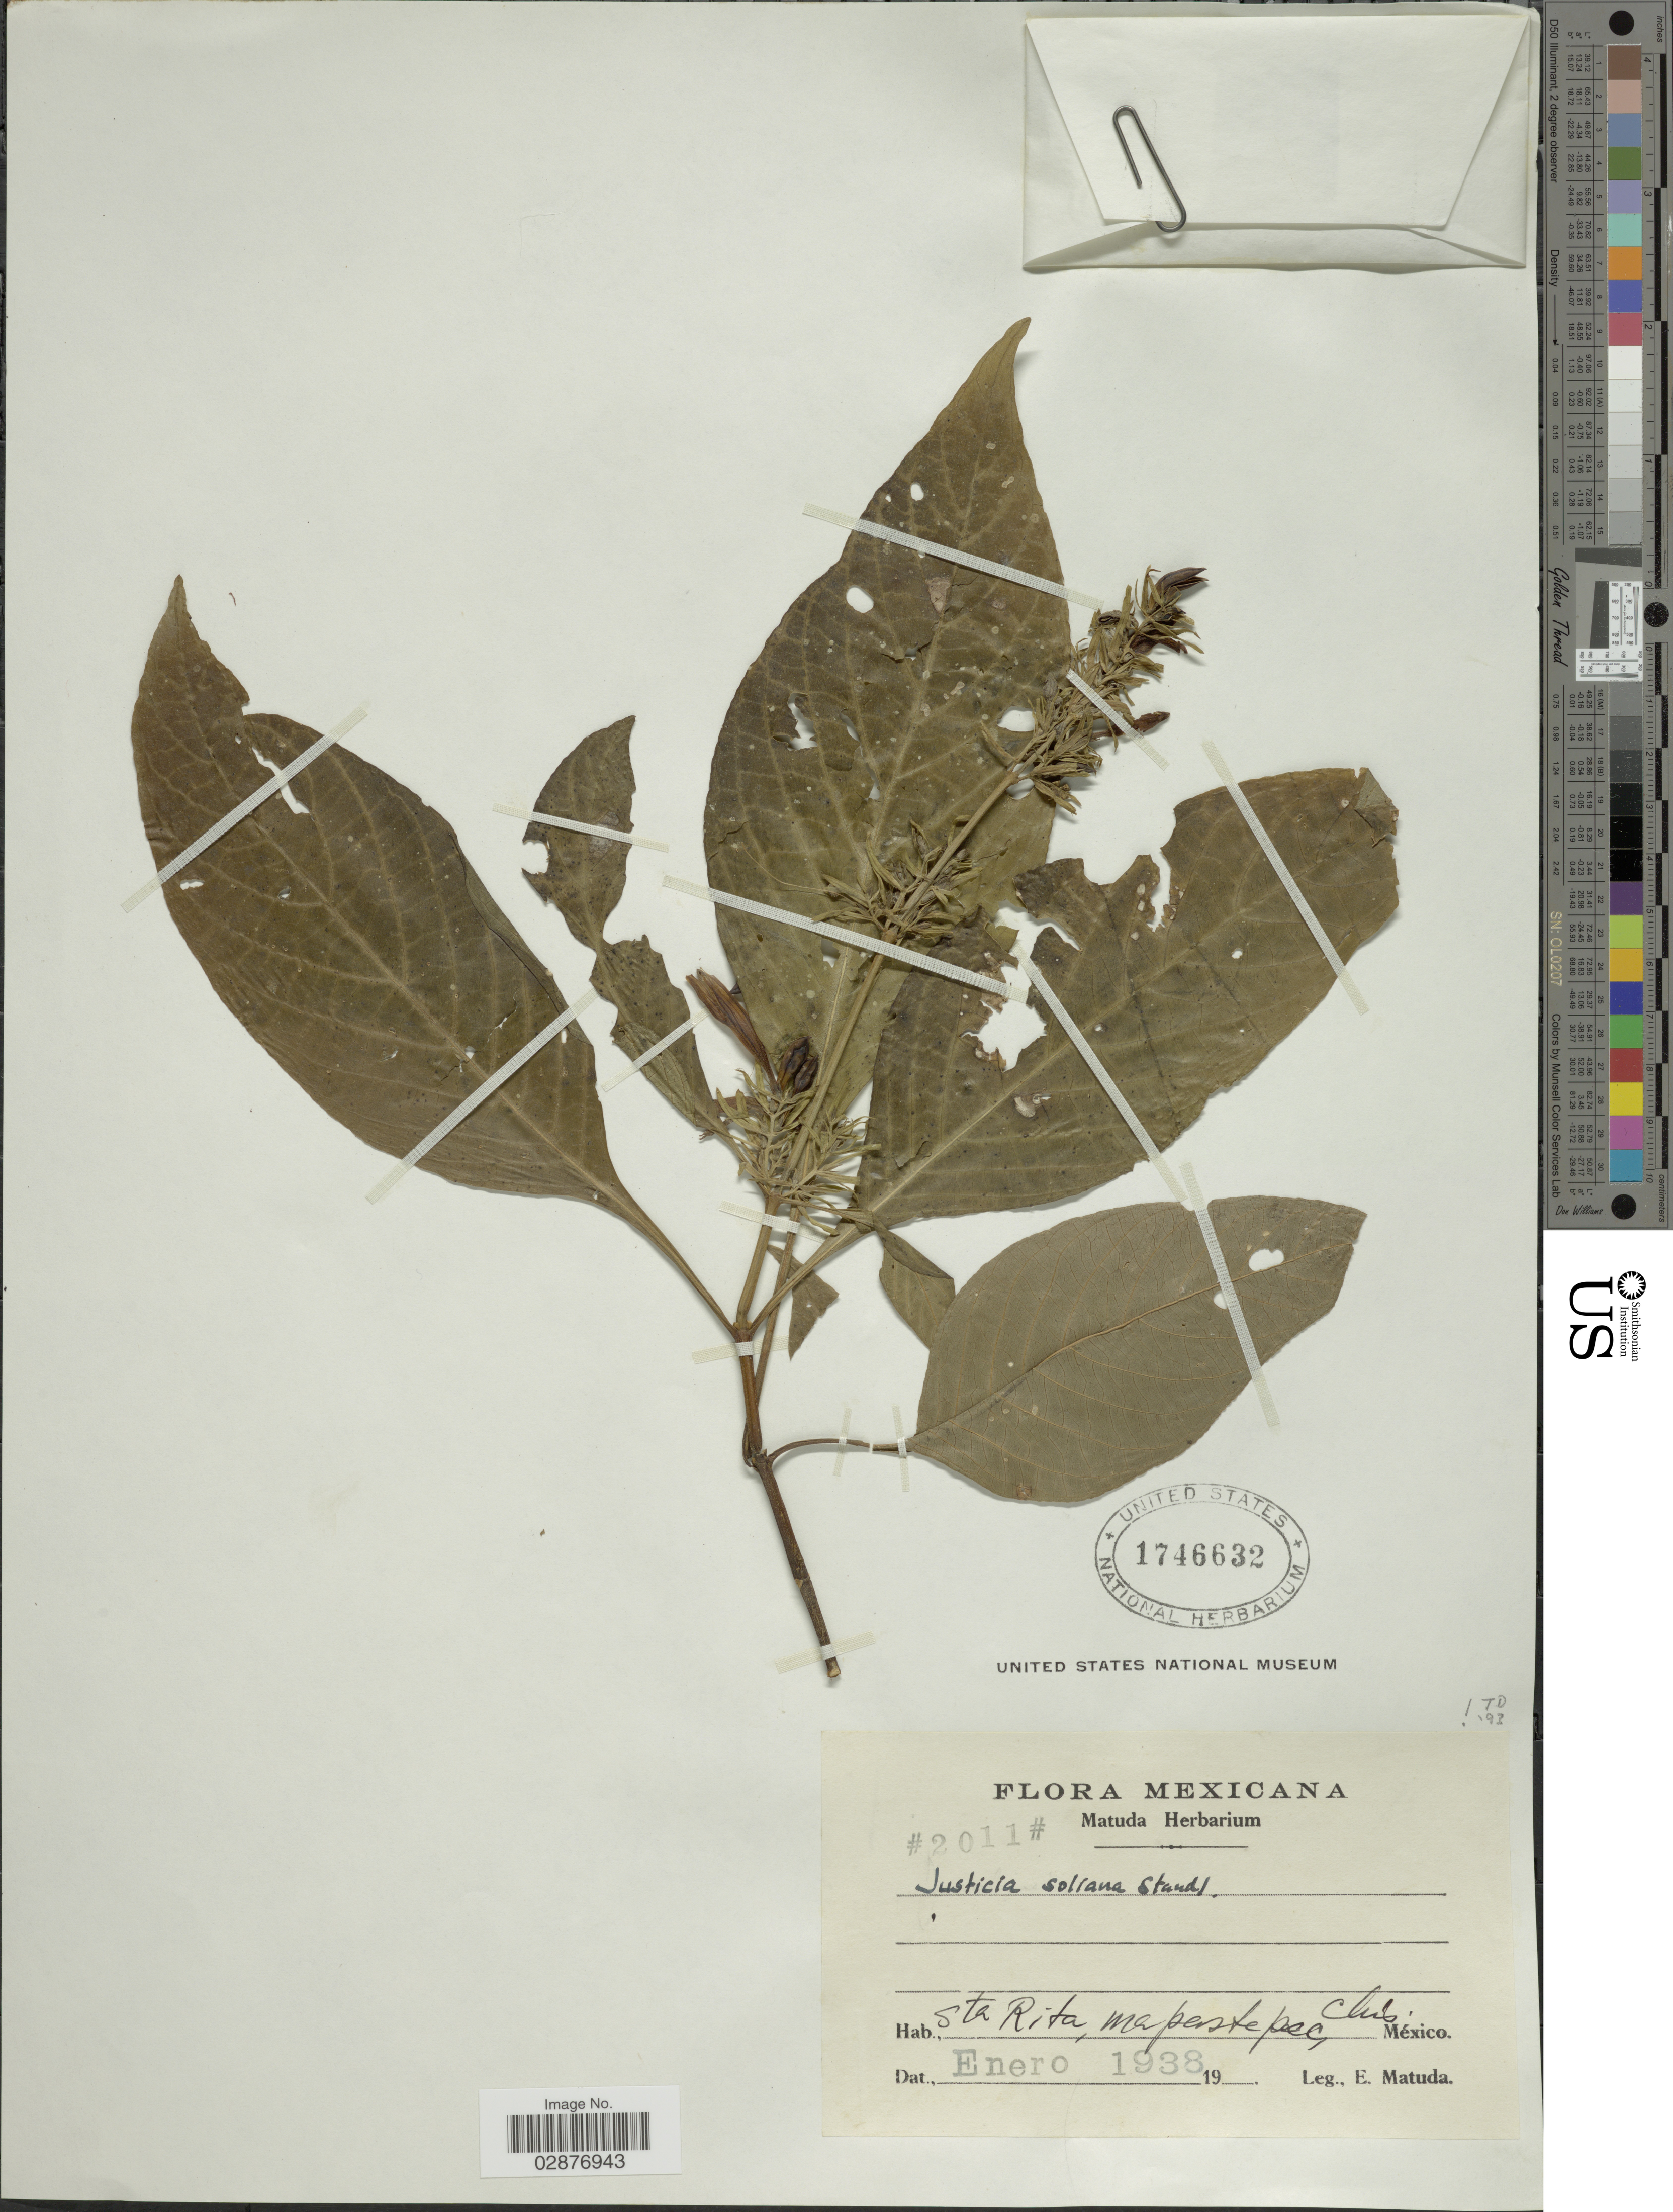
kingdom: Plantae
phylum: Tracheophyta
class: Magnoliopsida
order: Lamiales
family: Acanthaceae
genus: Justicia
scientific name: Justicia soliana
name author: Standl.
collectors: E. Matuda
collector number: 2011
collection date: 1938-01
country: Mexico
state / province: Chiapas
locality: Sta. Rita, Mapastepec.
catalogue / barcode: US 1746632